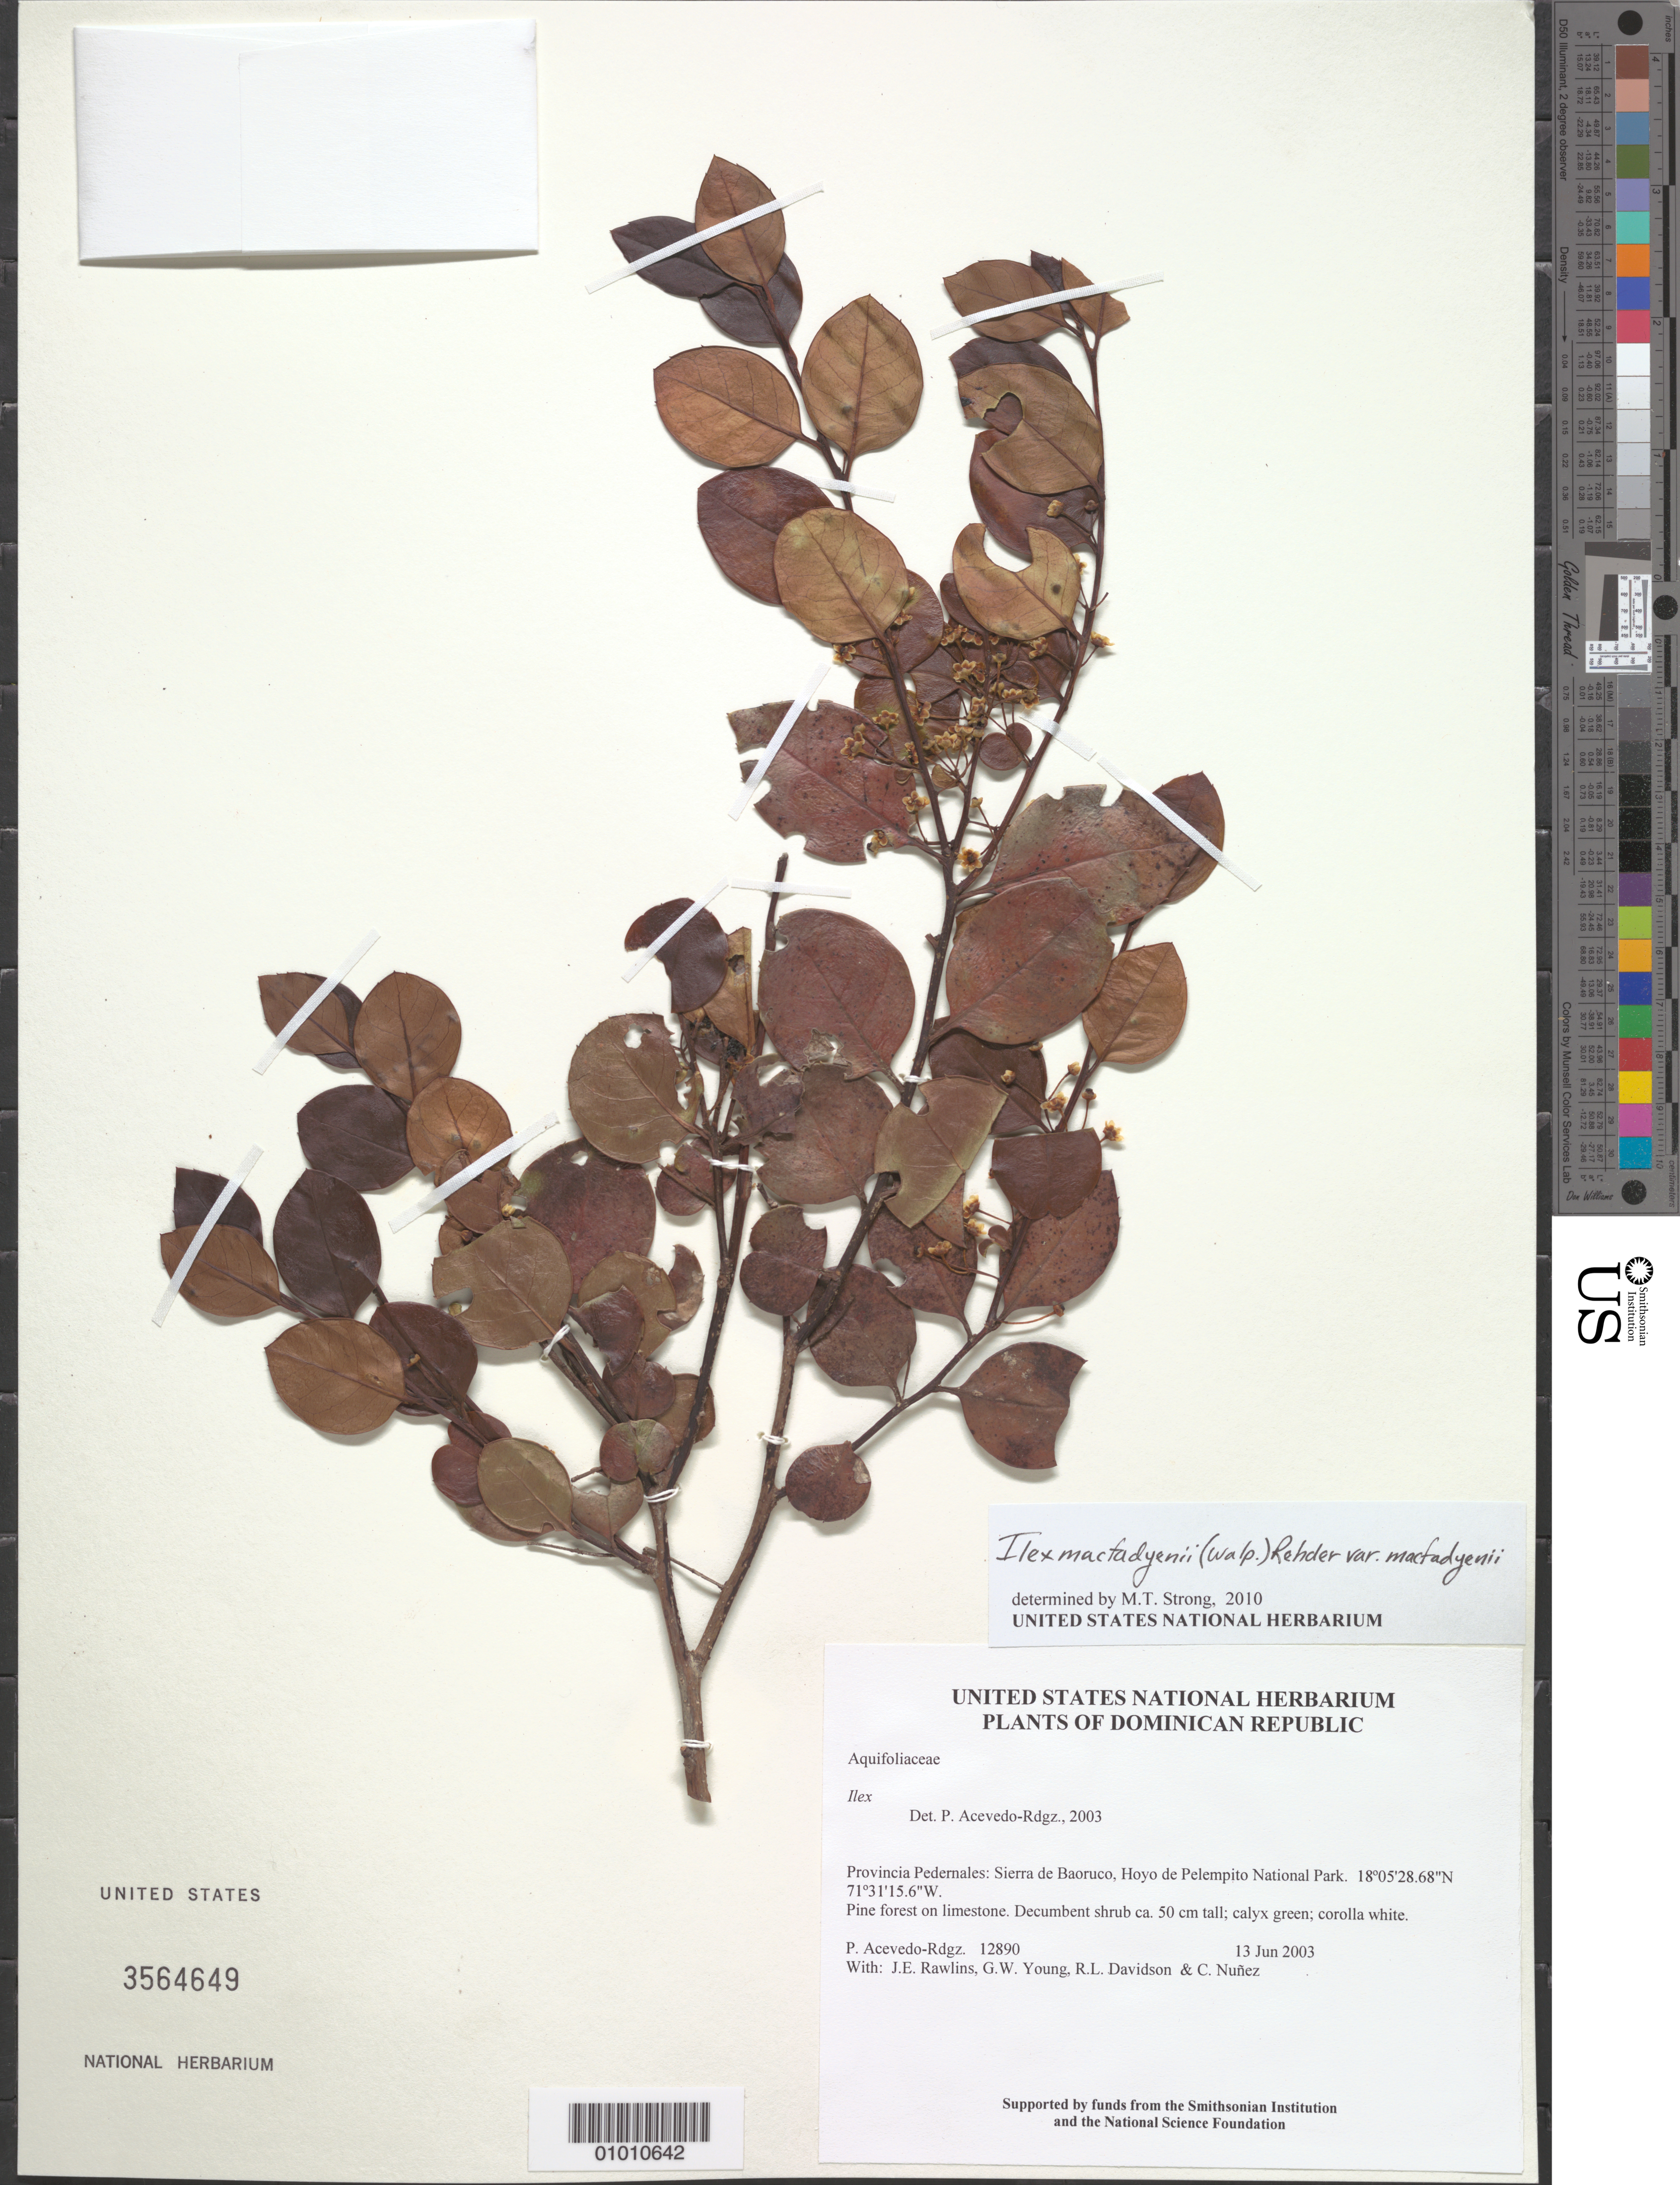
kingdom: Plantae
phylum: Tracheophyta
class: Magnoliopsida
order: Aquifoliales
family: Aquifoliaceae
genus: Ilex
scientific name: Ilex macfadyenii var. macfadyenii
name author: (Walp.) Rehder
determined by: Strong, M. T., (US), Smithsonian Institution - National Museum of Natural History (UNITED STATES)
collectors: P. Acevedo-Rodr., J. Rawlins, G. Young, R. Davidson & C. Nunez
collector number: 12890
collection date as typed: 13 Jun 2003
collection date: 2003-06-13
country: Dominican Republic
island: Hispaniola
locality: Provincia Pedernales: Sierra de Baoruco, Hoyo de Pelempito National Park.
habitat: Pine forest on limestone.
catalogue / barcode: US 3564649